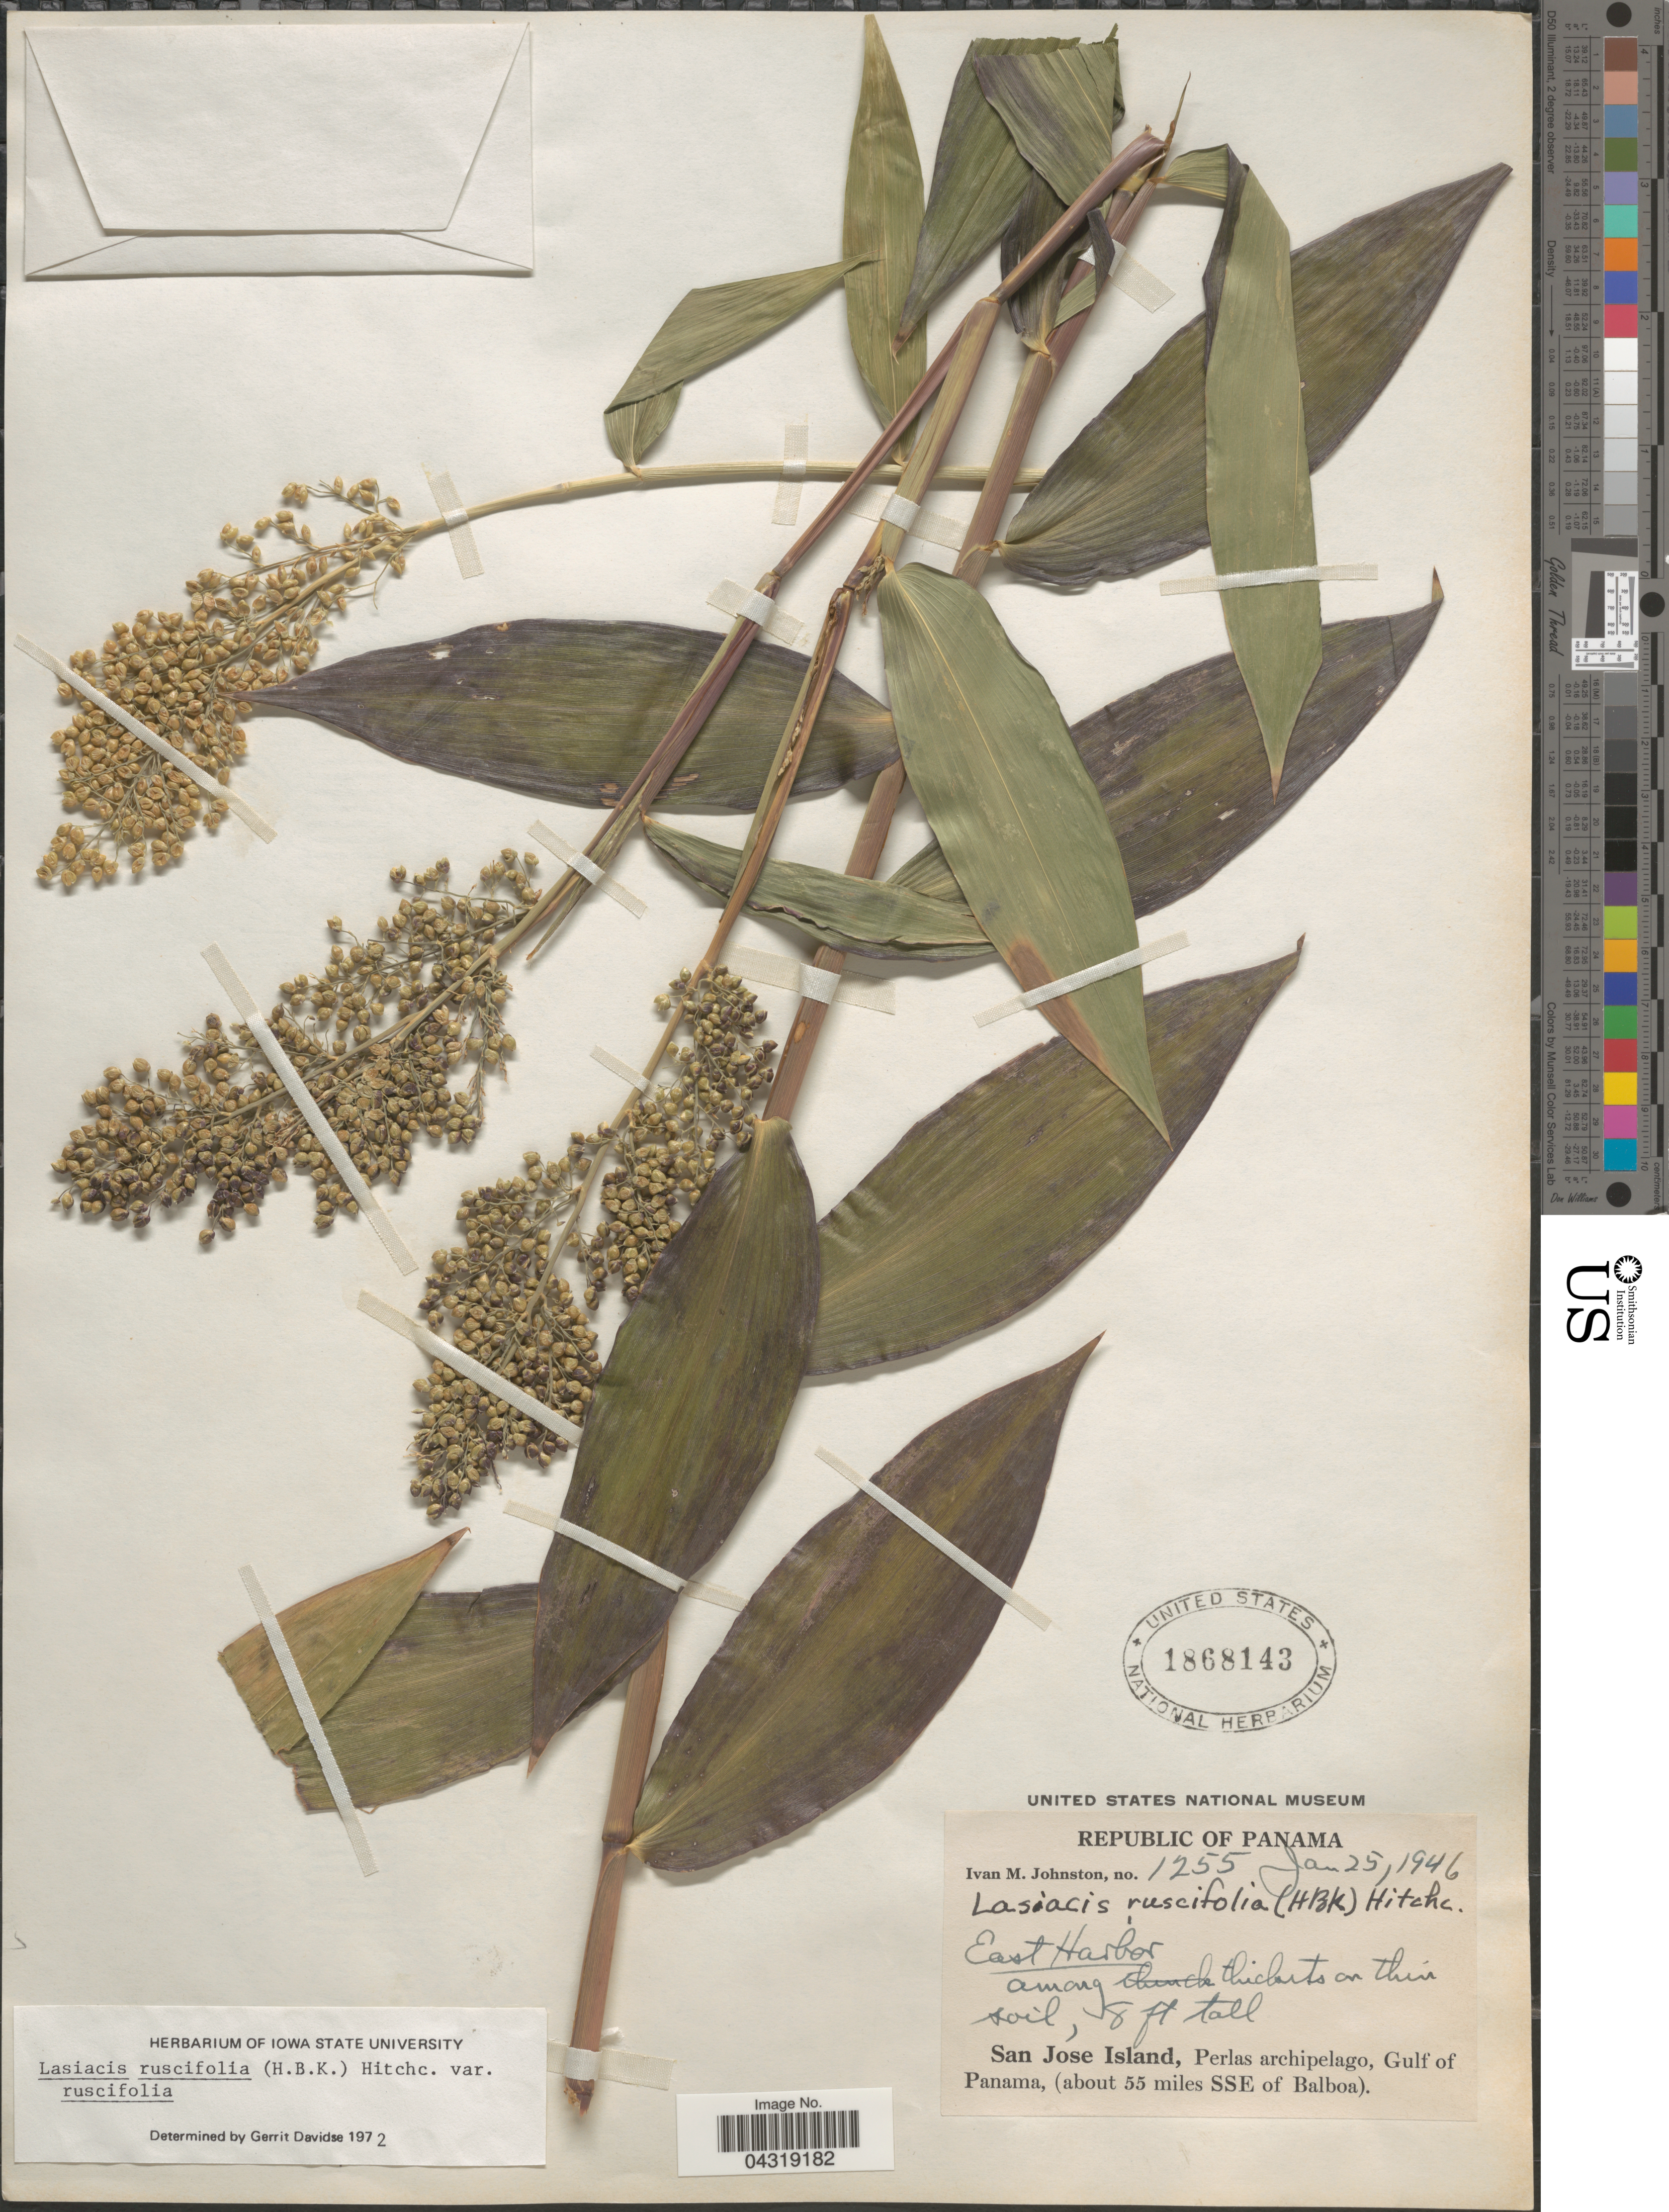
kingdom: Plantae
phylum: Tracheophyta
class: Liliopsida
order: Poales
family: Poaceae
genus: Lasiacis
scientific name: Lasiacis ruscifolia var. velutina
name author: (Swallen) Davidse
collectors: I.M. Johnston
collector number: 1255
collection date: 1946-01-25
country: Panama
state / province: Panamá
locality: Republic of Panama. San Jose Island, Perlas archipelago, Gulf of Panama, (about 55 miles SSE of Balboa).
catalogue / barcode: US 1868143